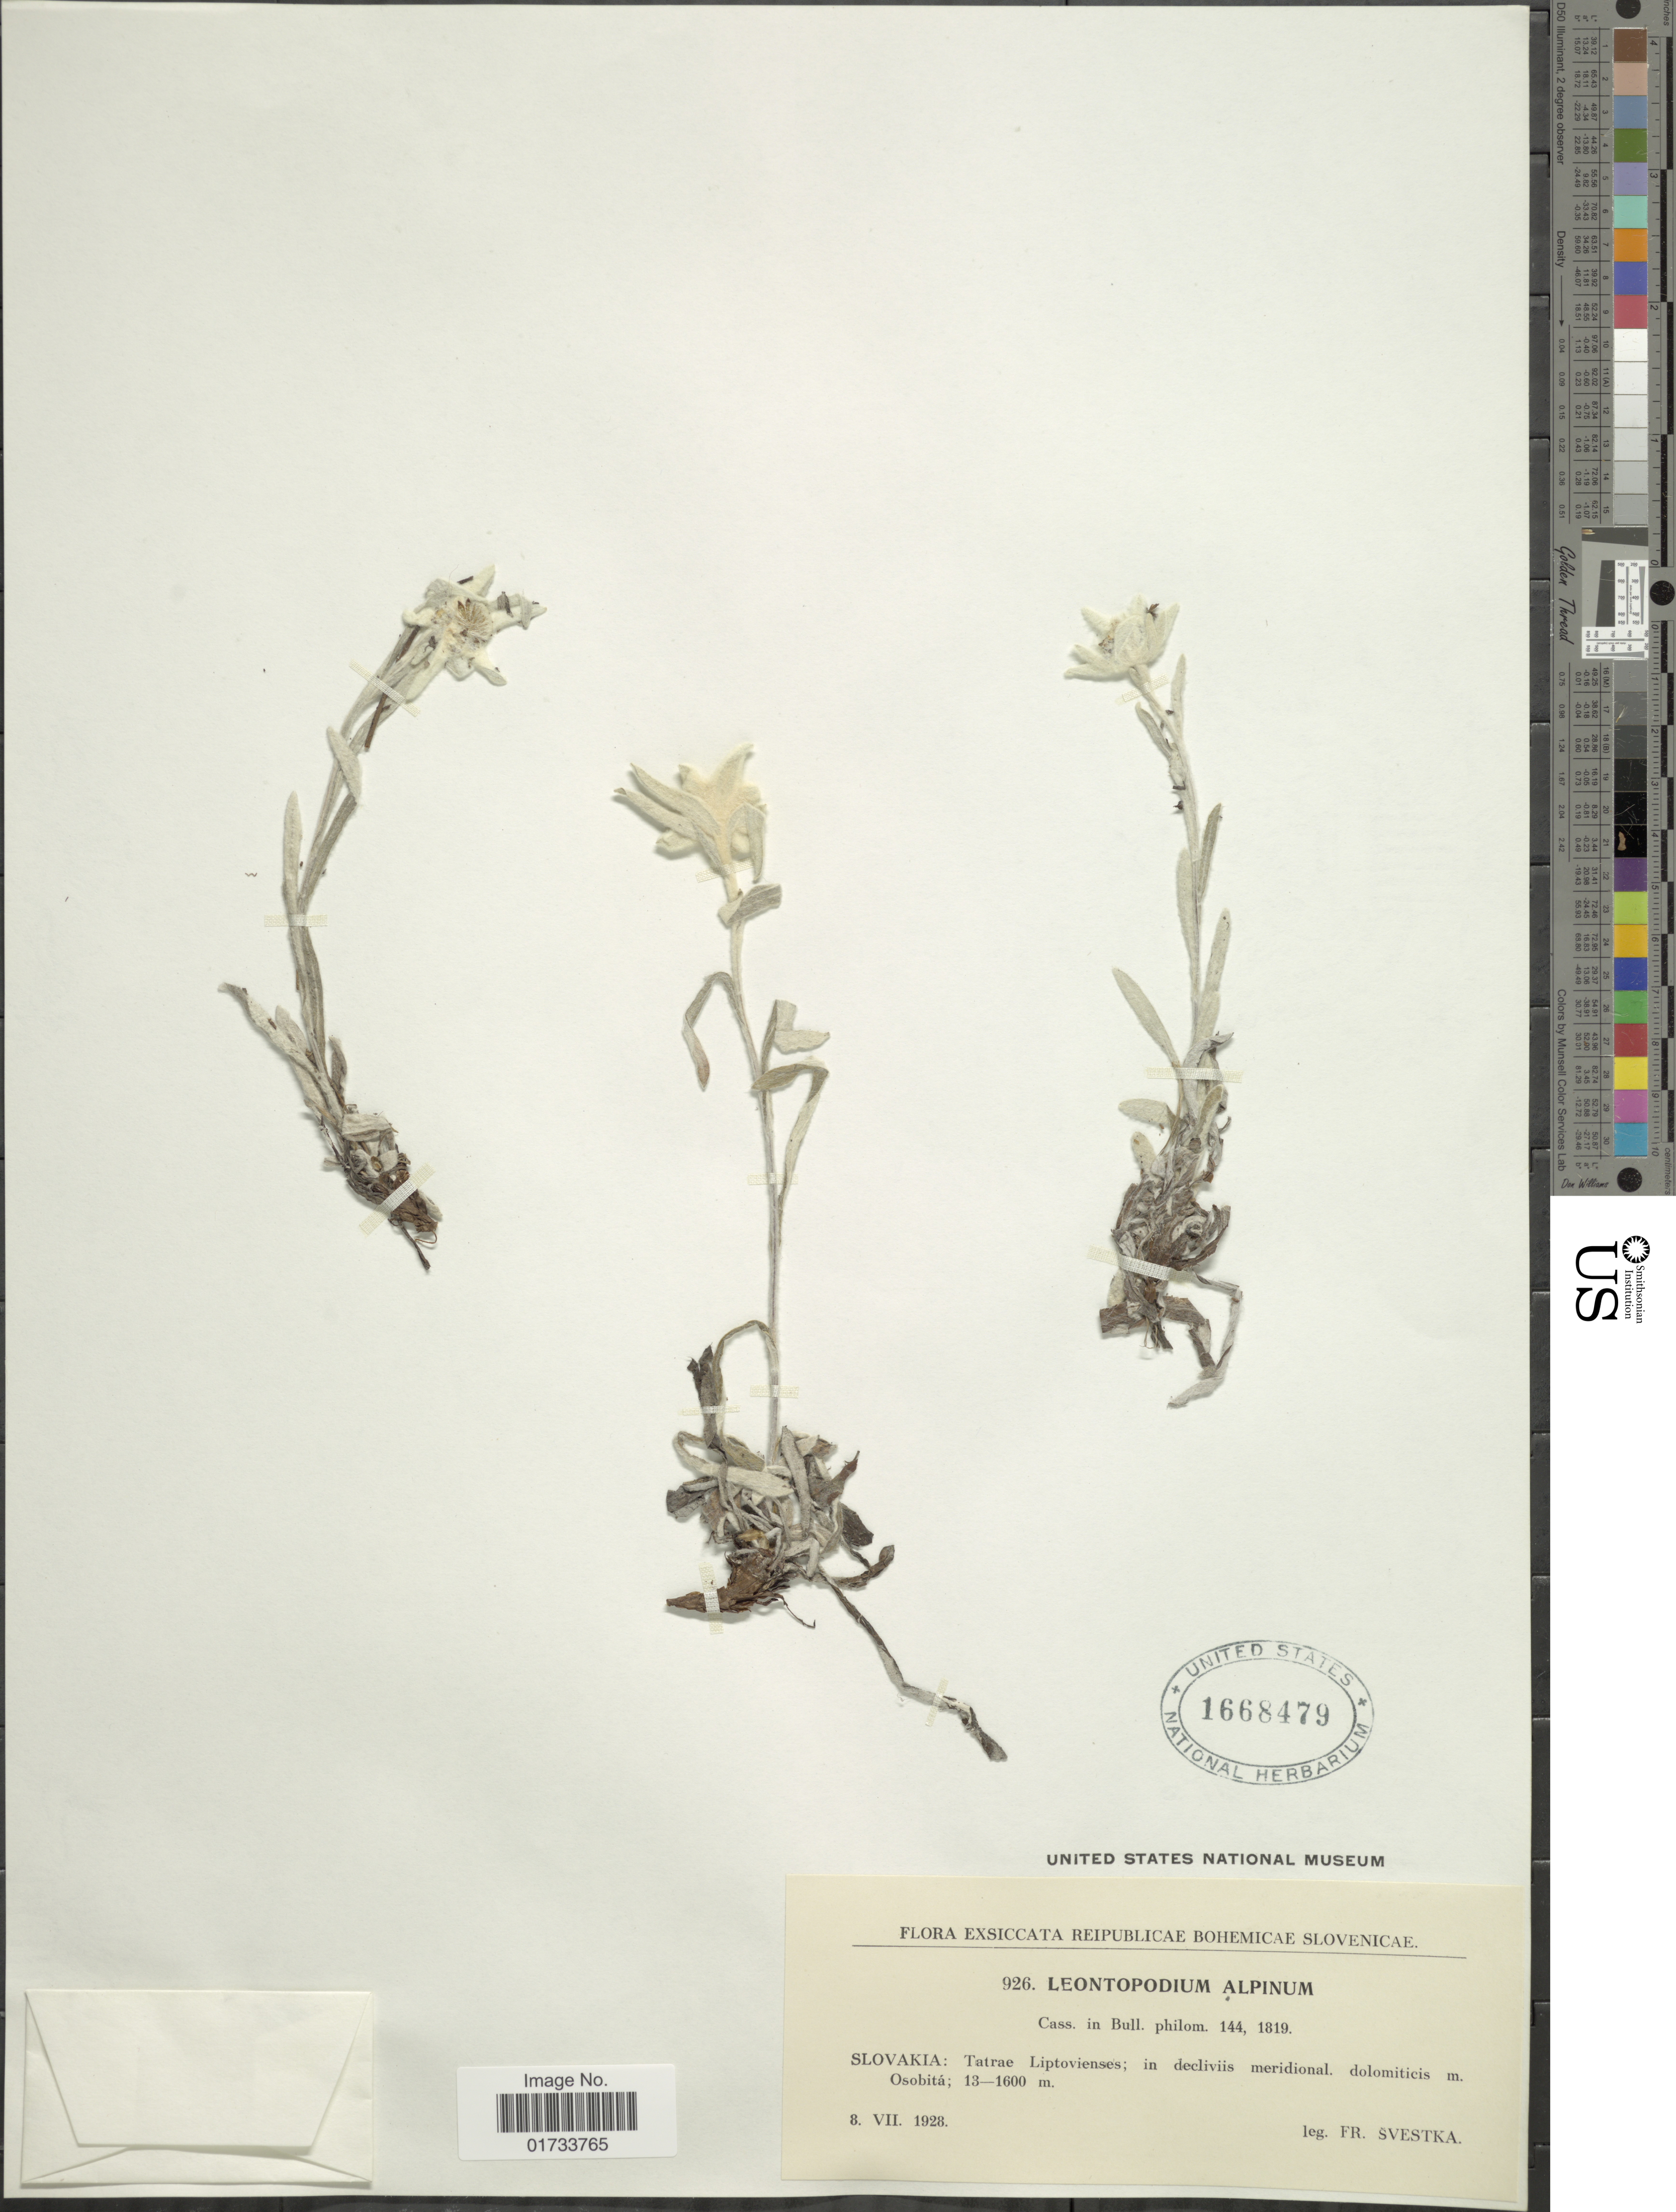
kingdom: Plantae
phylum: Tracheophyta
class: Magnoliopsida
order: Asterales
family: Asteraceae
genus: Leontopodium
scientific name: Leontopodium alpinum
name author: Cass.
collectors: F. Svestka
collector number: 926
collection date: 1928-07-08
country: Slovakia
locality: Tatrae Liptovienses; in decliviis meridional, dolomiticis m. Osobitá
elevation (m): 1300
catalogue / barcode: US 1668479